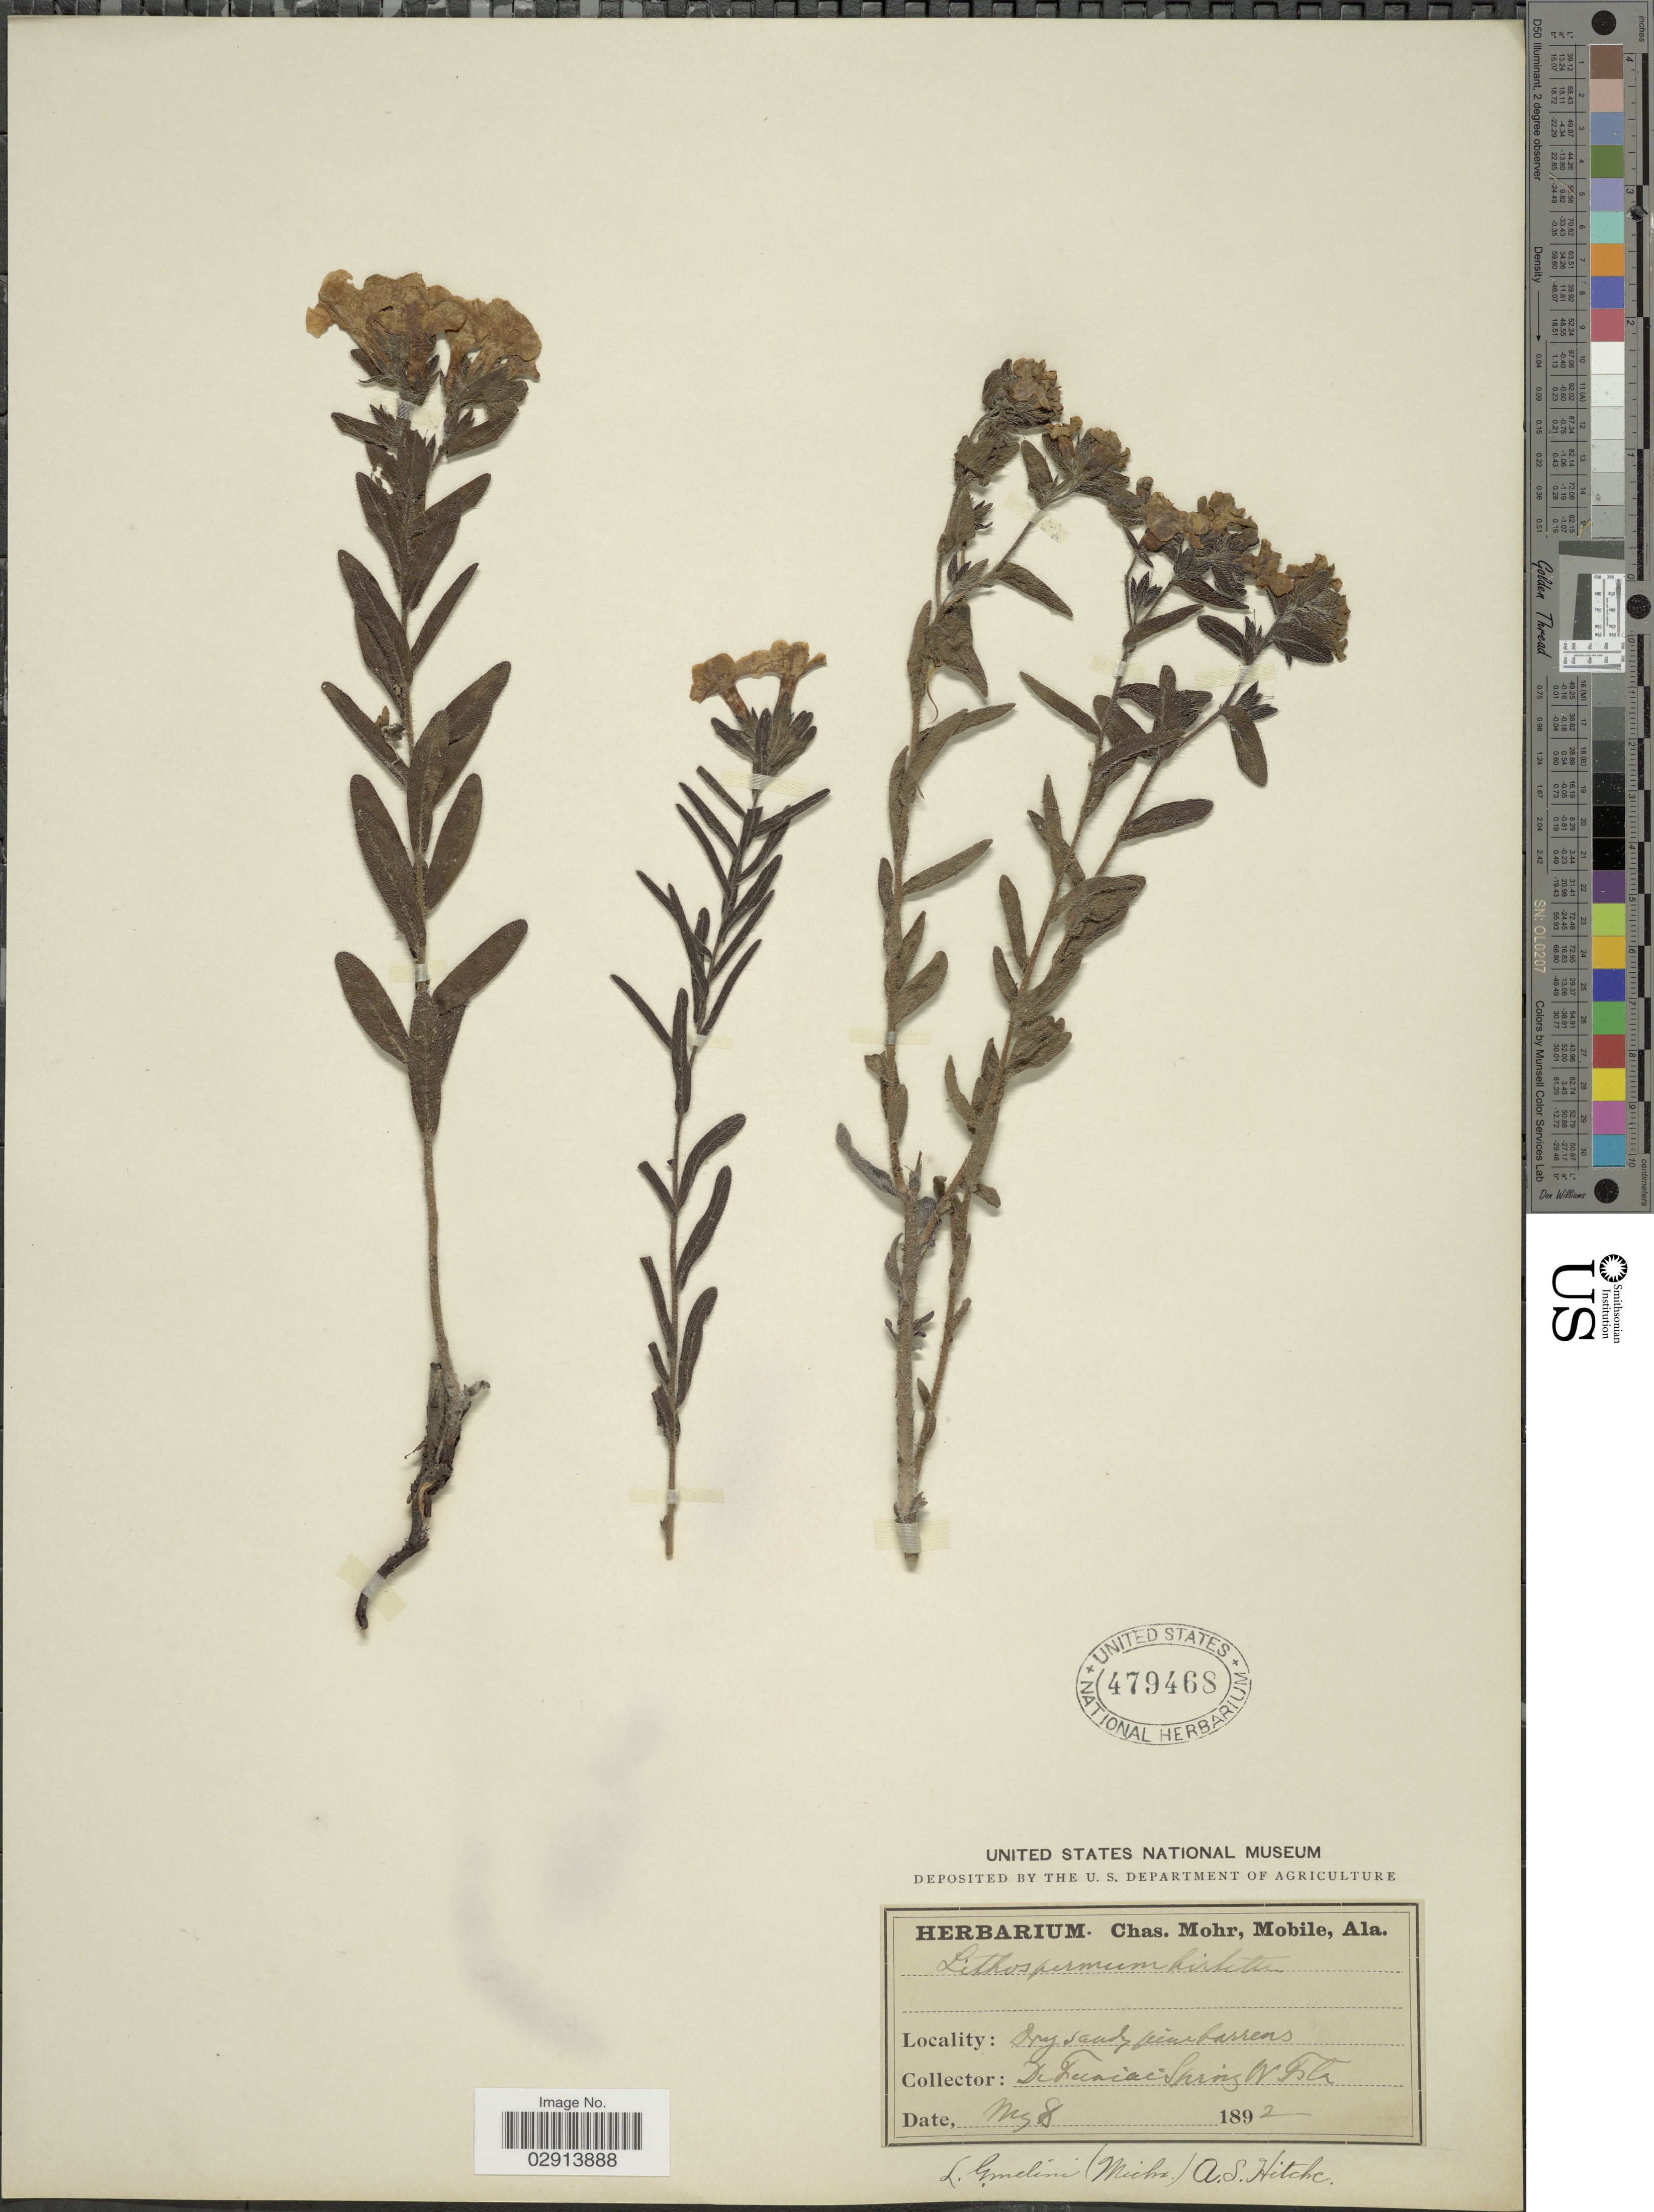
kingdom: Plantae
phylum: Tracheophyta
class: Magnoliopsida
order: Boraginales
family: Boraginaceae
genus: Lithospermum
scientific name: Lithospermum caroliniense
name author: (J.F. Gmel.) MacMill.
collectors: ex herb. Charles Mohr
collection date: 1892-05-08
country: United States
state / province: Florida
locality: DeFuniak Spring W Fla.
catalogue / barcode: US 479468